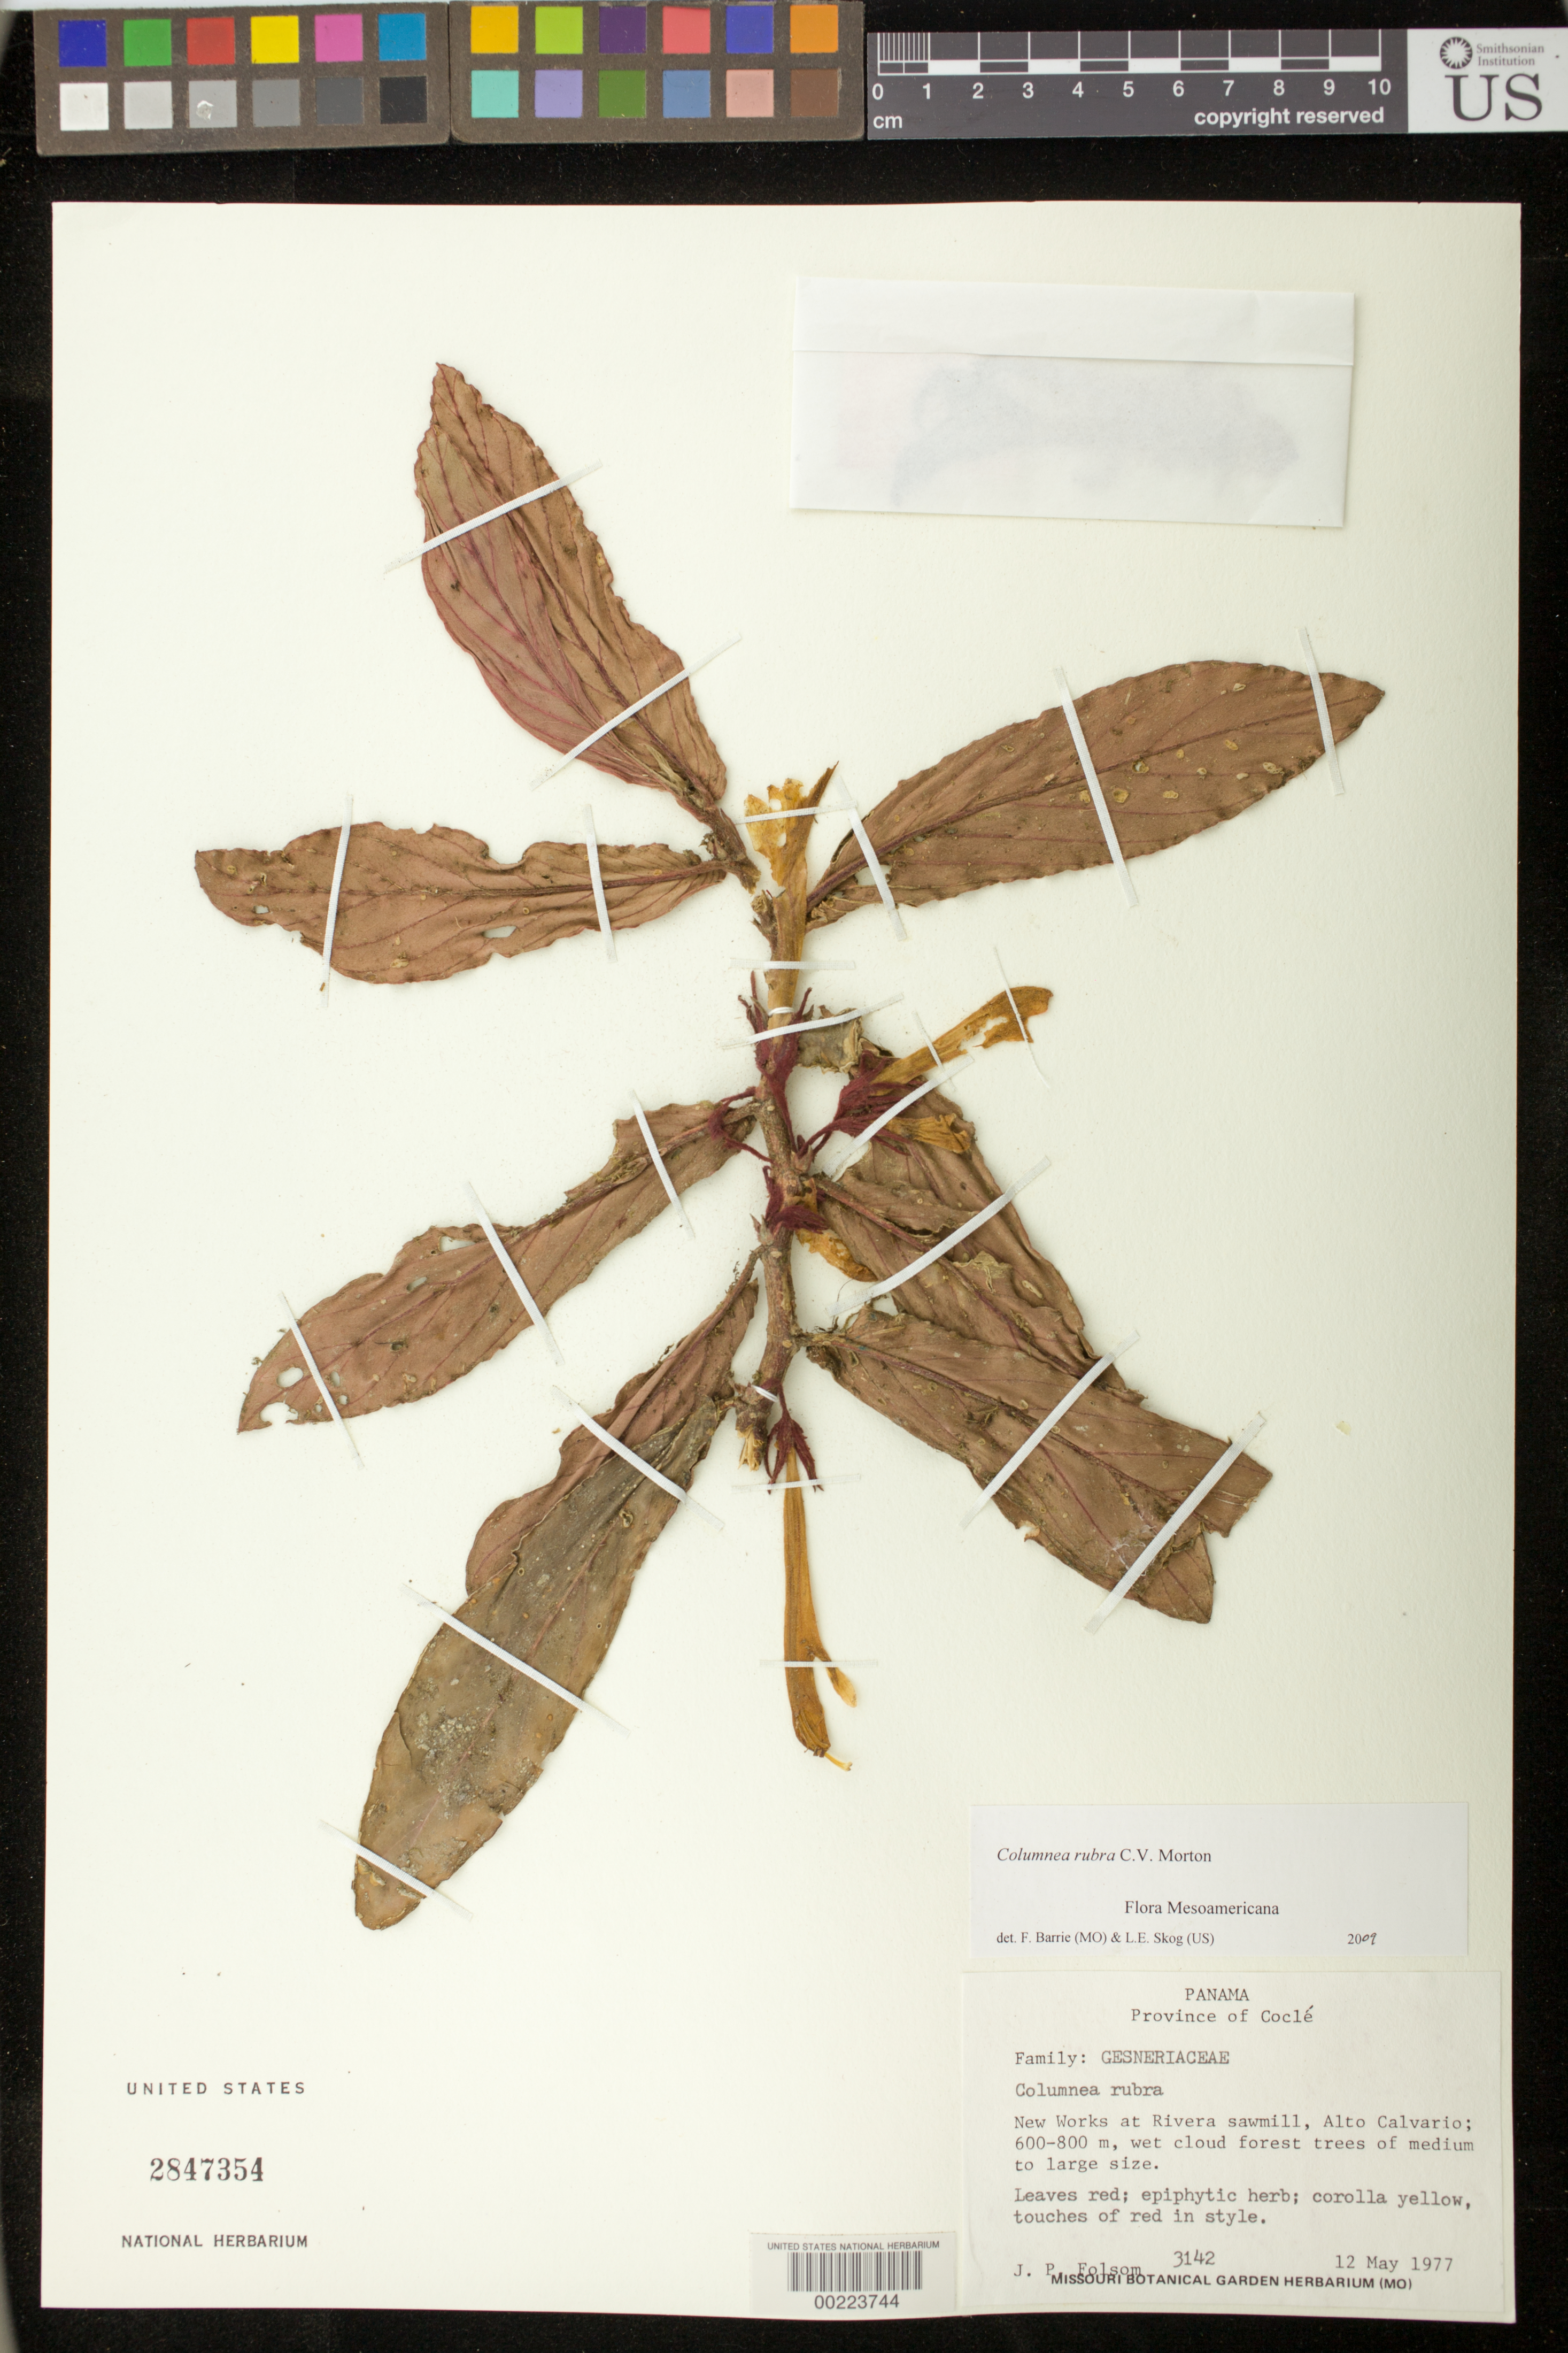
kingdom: Plantae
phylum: Tracheophyta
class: Magnoliopsida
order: Lamiales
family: Gesneriaceae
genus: Columnea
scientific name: Columnea rubra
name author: C.V. Morton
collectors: J. P. Folsom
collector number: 3142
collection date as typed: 12 May 1977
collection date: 1977-05-12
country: Panama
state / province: Coclé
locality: New Works at Rivera sawmill, Alto Calvario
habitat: Wet cloud forest trees of medium to large size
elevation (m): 600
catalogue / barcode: US 2847354